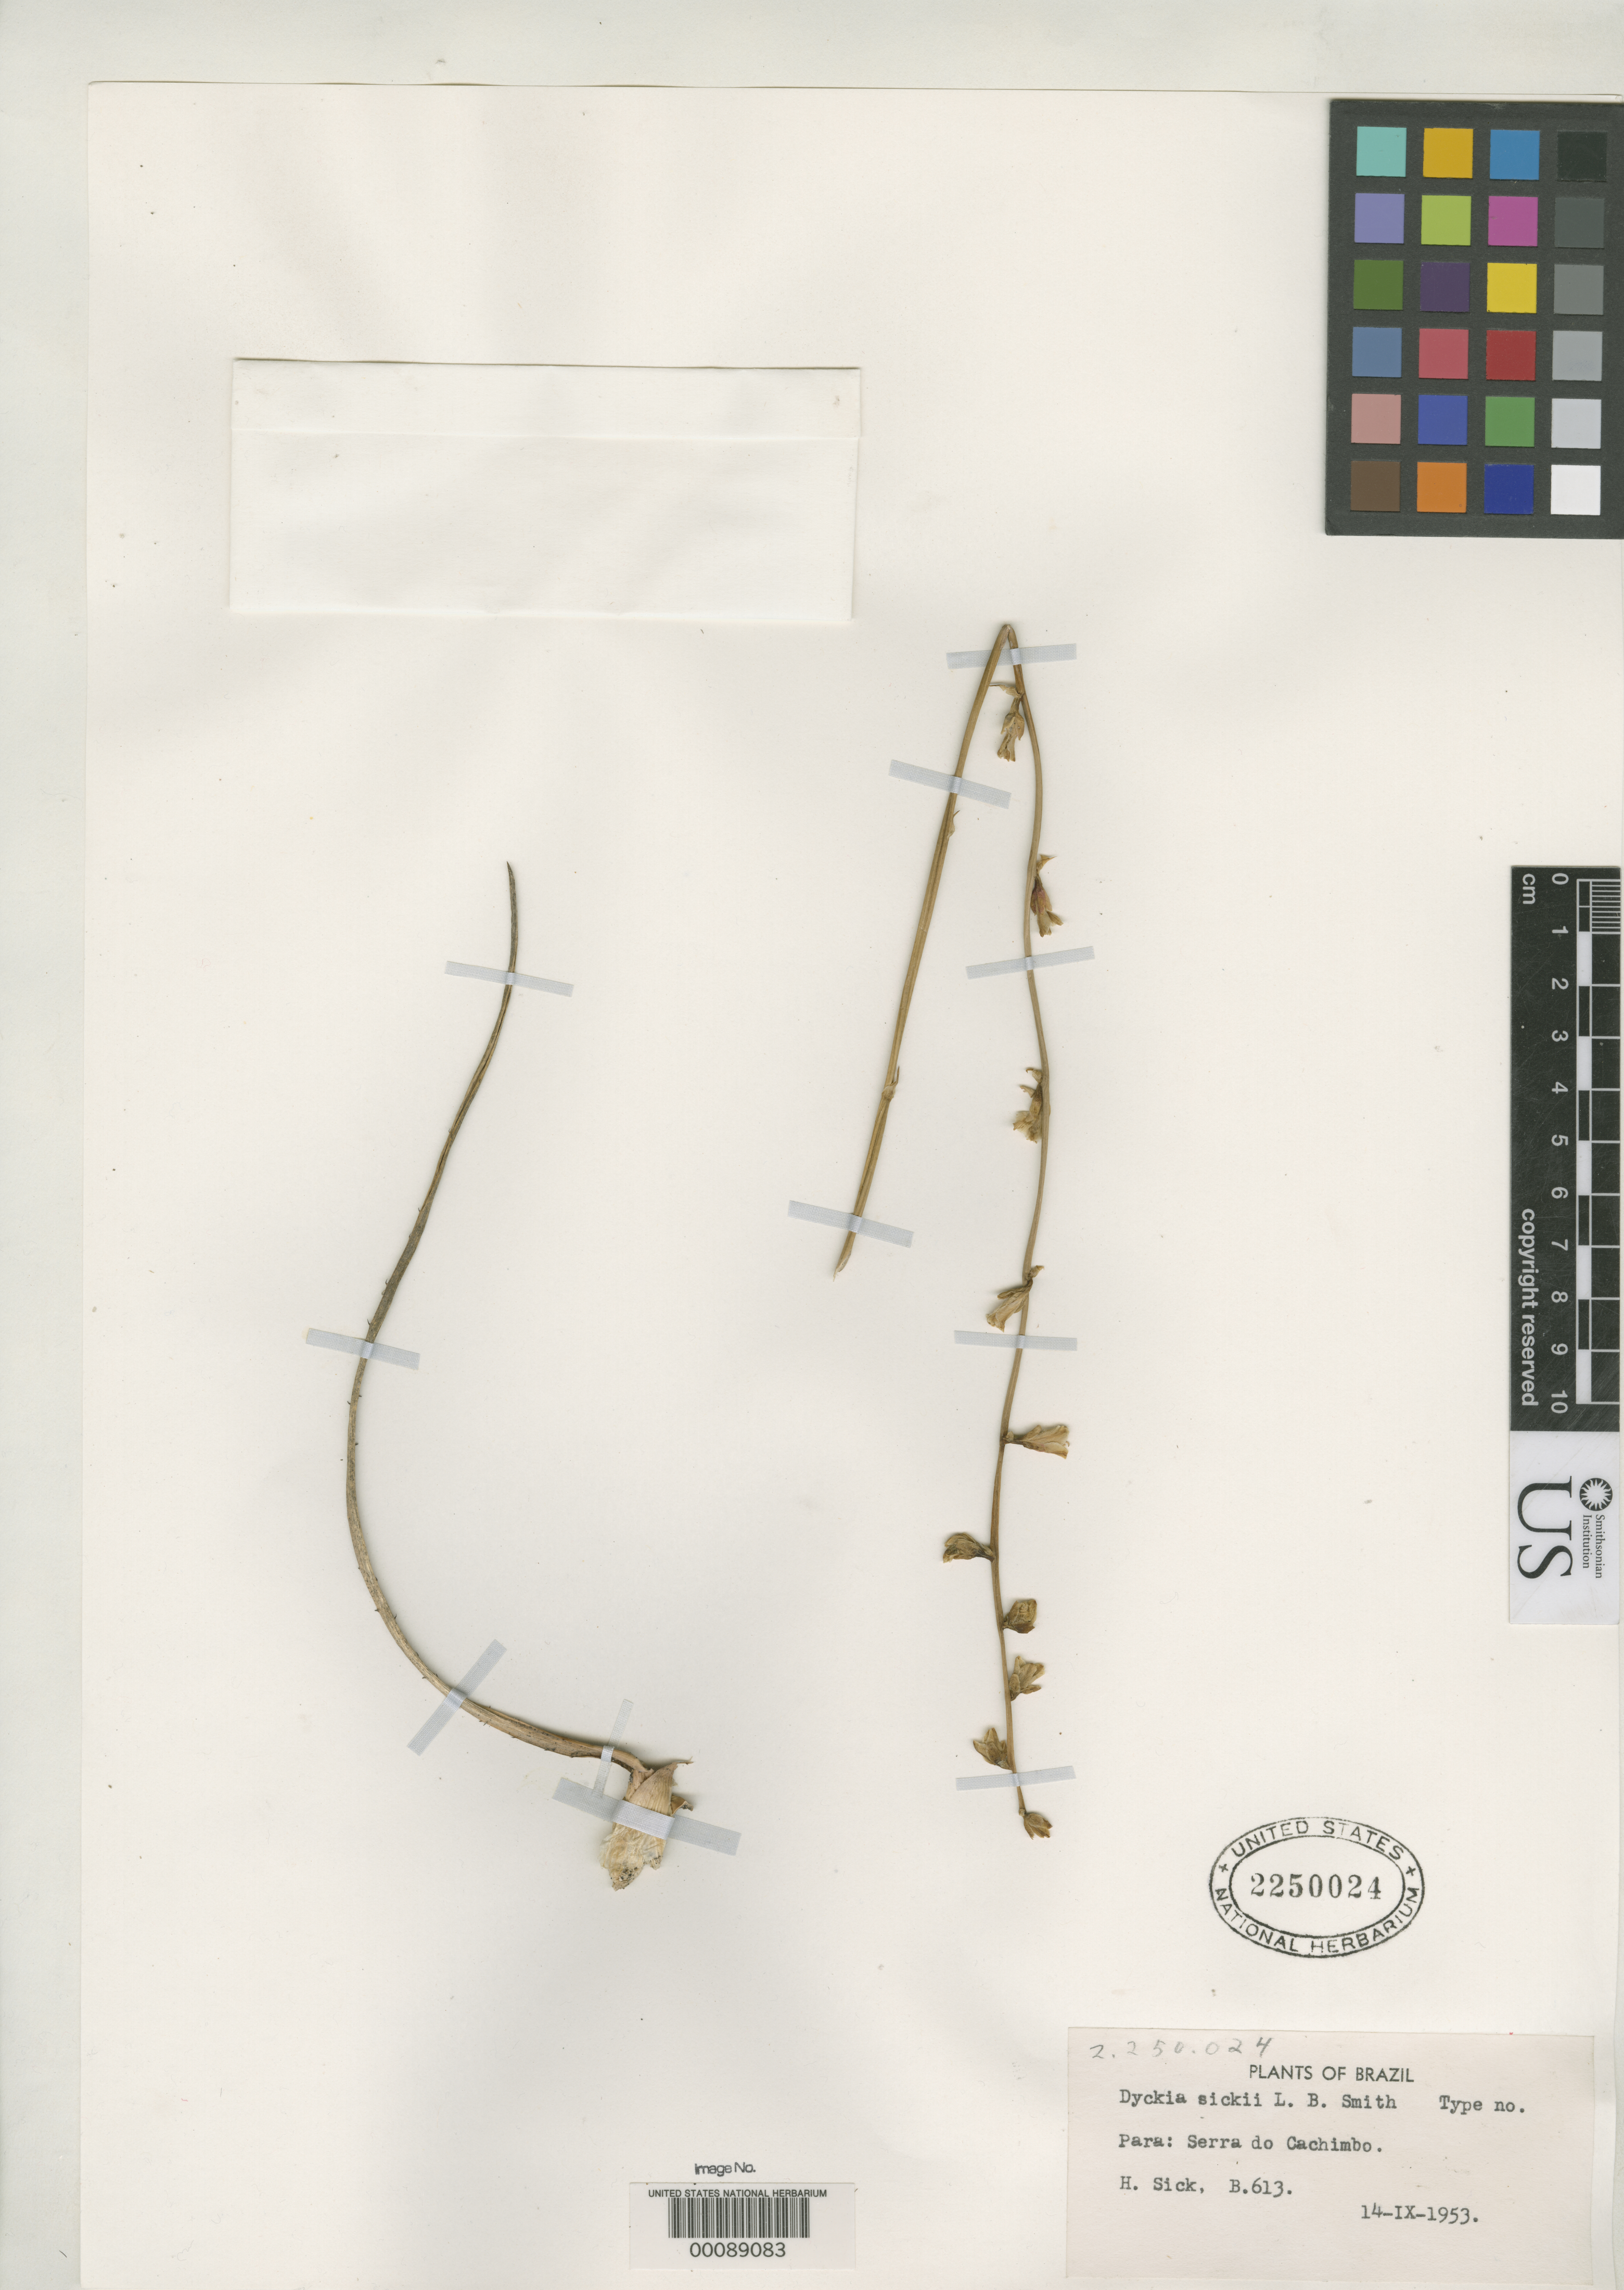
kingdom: Plantae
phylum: Tracheophyta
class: Liliopsida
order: Poales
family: Bromeliaceae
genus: Dyckia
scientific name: Dyckia sickii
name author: L.B. Sm.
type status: Isotype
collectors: H. Sick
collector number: B 613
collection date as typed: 14 Sep 1953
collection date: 1953-09-14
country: Brazil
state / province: Pará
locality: Serra do Cachimbo.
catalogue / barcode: US 2250024